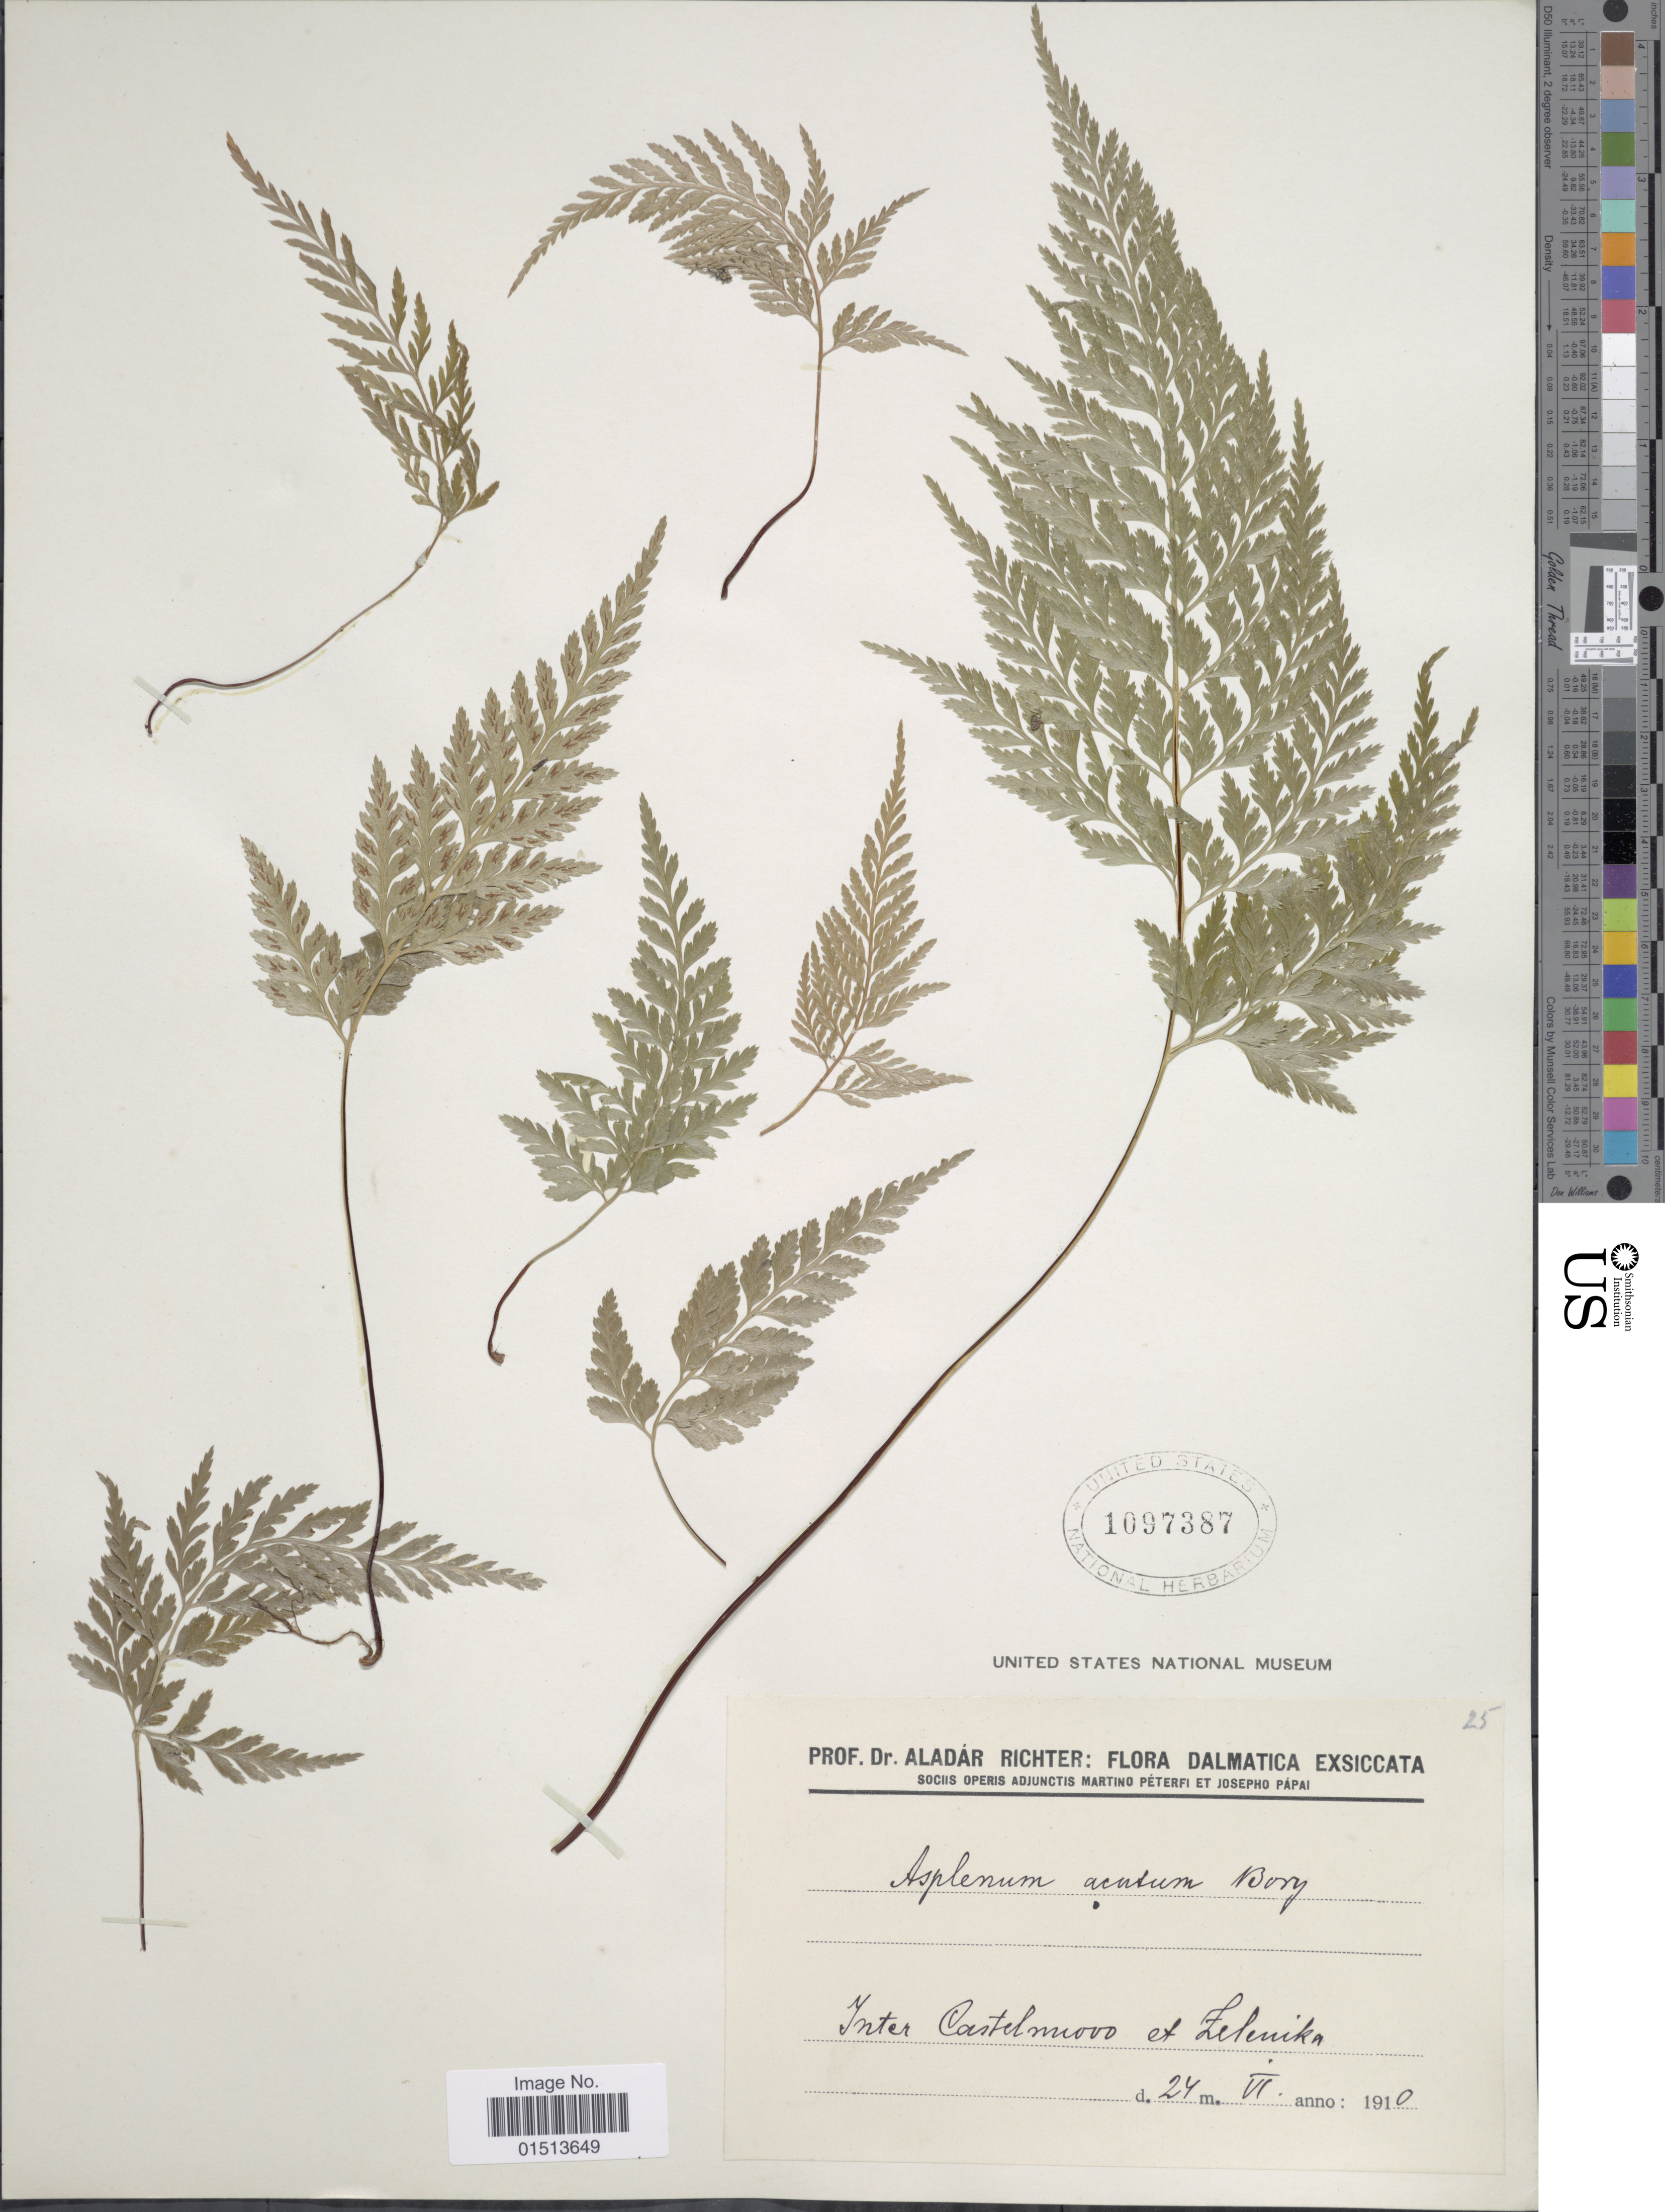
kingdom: Plantae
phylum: Tracheophyta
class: Polypodiopsida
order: Polypodiales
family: Aspleniaceae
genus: Asplenium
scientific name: Asplenium adiantum-nigrum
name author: L.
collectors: A. Richter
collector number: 25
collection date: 1910-06-24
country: Montenegro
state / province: Herceg-Novi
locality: Dalmatica, sociis operis adjunctis martino péteri et Josepho Papai, inter Castelnuovo et Zelenika. [interpreted]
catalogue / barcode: US 1097387